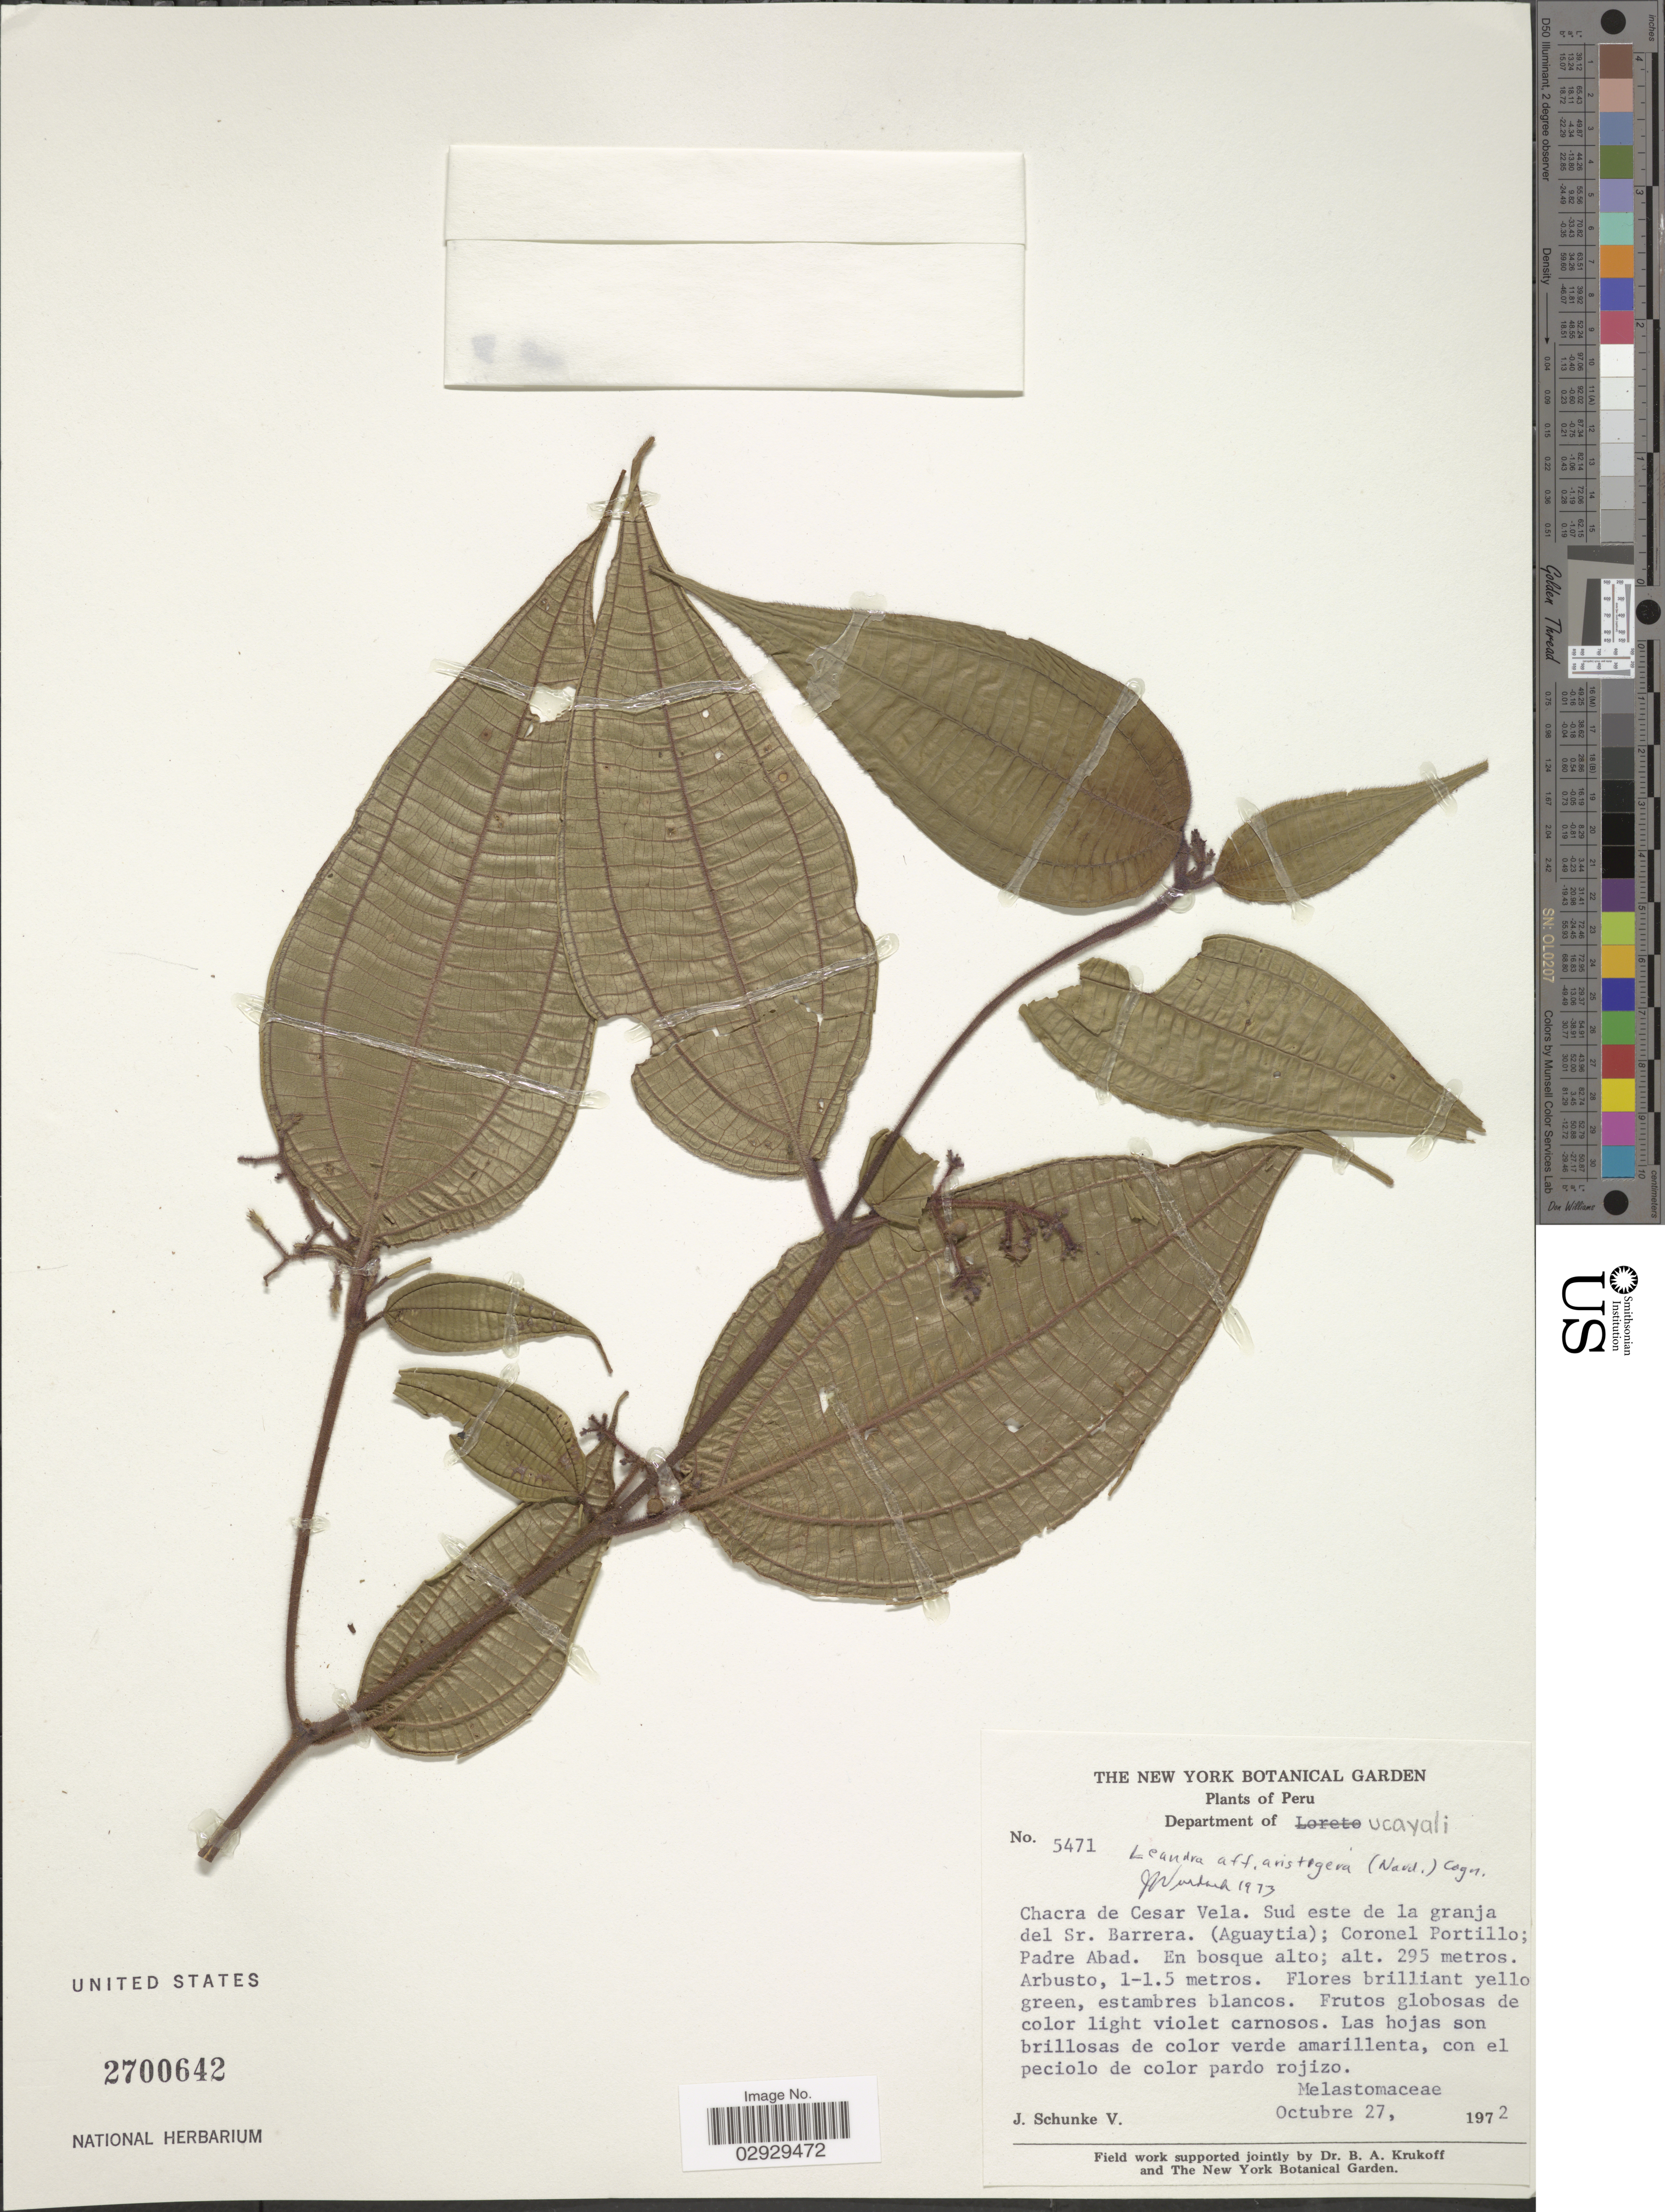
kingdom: Plantae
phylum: Tracheophyta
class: Magnoliopsida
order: Myrtales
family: Melastomataceae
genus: Leandra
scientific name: Leandra aristigera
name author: (Naudin) Cogn.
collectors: J. Schunke Vigo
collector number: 5471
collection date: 1972-10-27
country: Peru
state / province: Ucayali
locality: Department of Ucayali. Chacra de Cesar Vela. Sud este de la granja del Sr. Barrera. (Aguaytia); Coronel Portillo; Padre Abad.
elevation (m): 295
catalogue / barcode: US 2700642